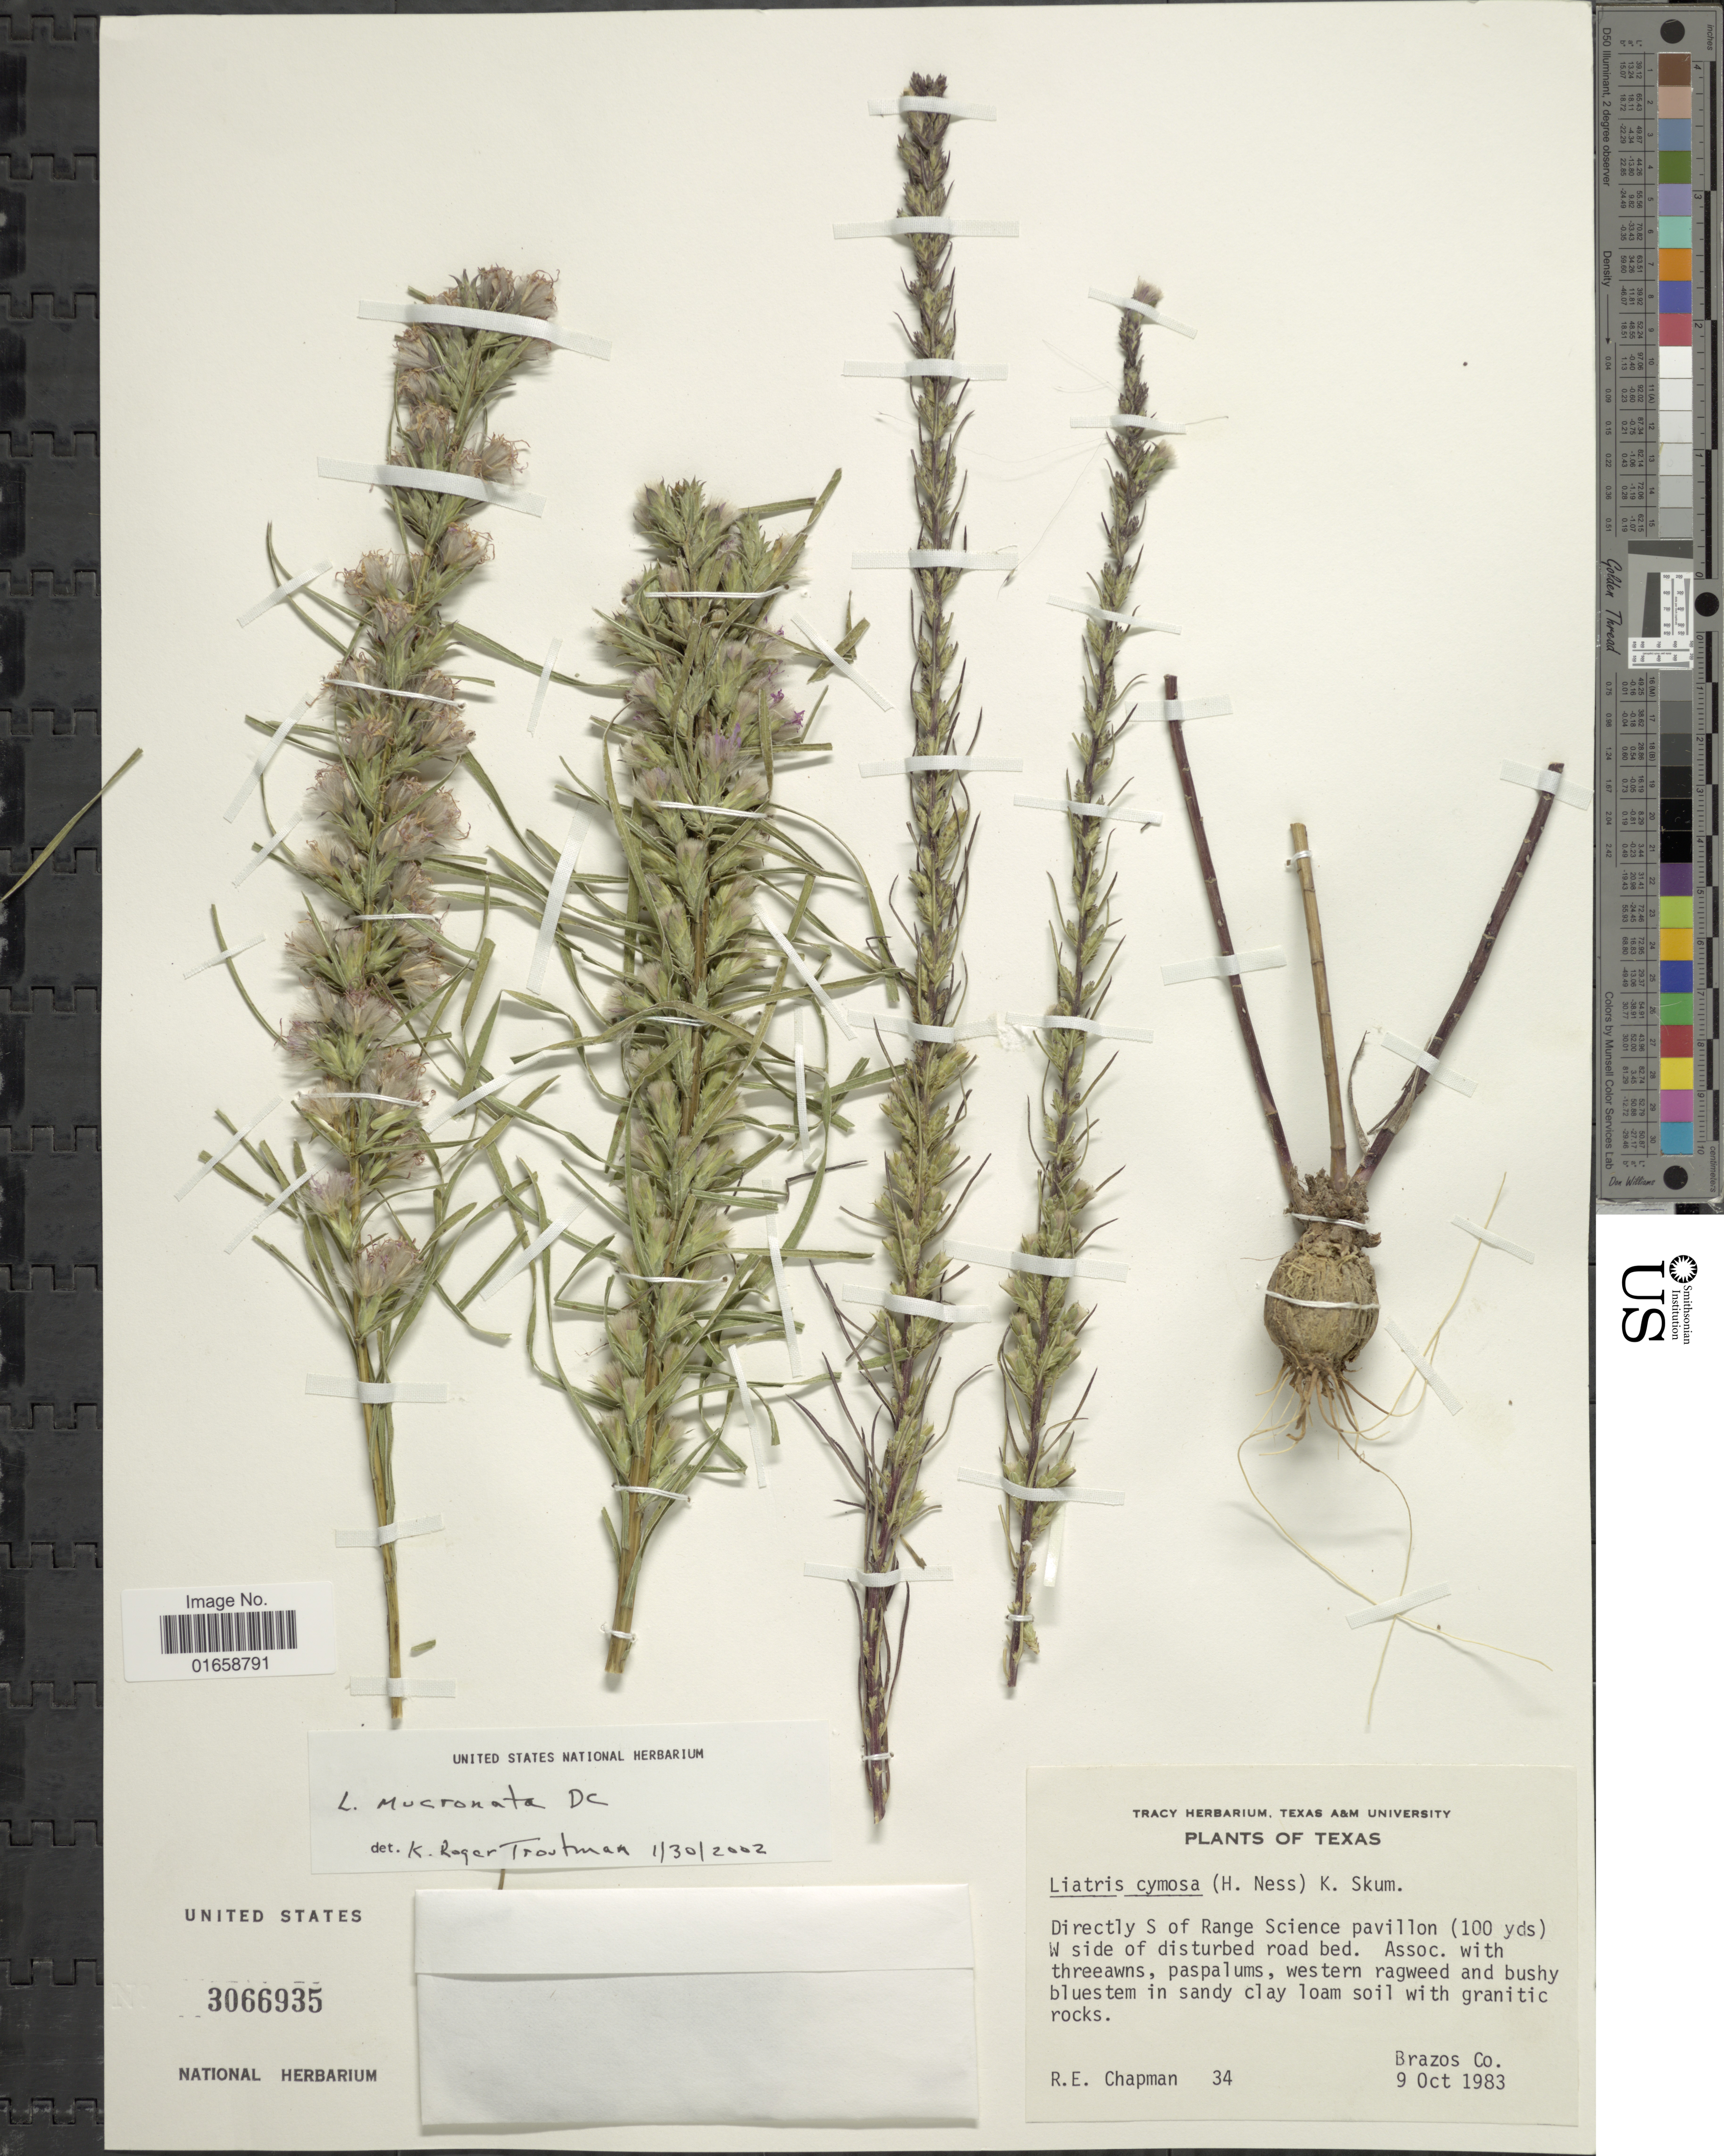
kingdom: Plantae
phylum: Tracheophyta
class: Magnoliopsida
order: Asterales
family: Asteraceae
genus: Liatris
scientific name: Liatris mucronata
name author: DC.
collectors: R. Chapman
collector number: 34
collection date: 1983-10-09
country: United States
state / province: Texas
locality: Directly S of Range Science pavillon (100 yds), W side of disturbed road bed., Brazos Co.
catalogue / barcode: US 3066935